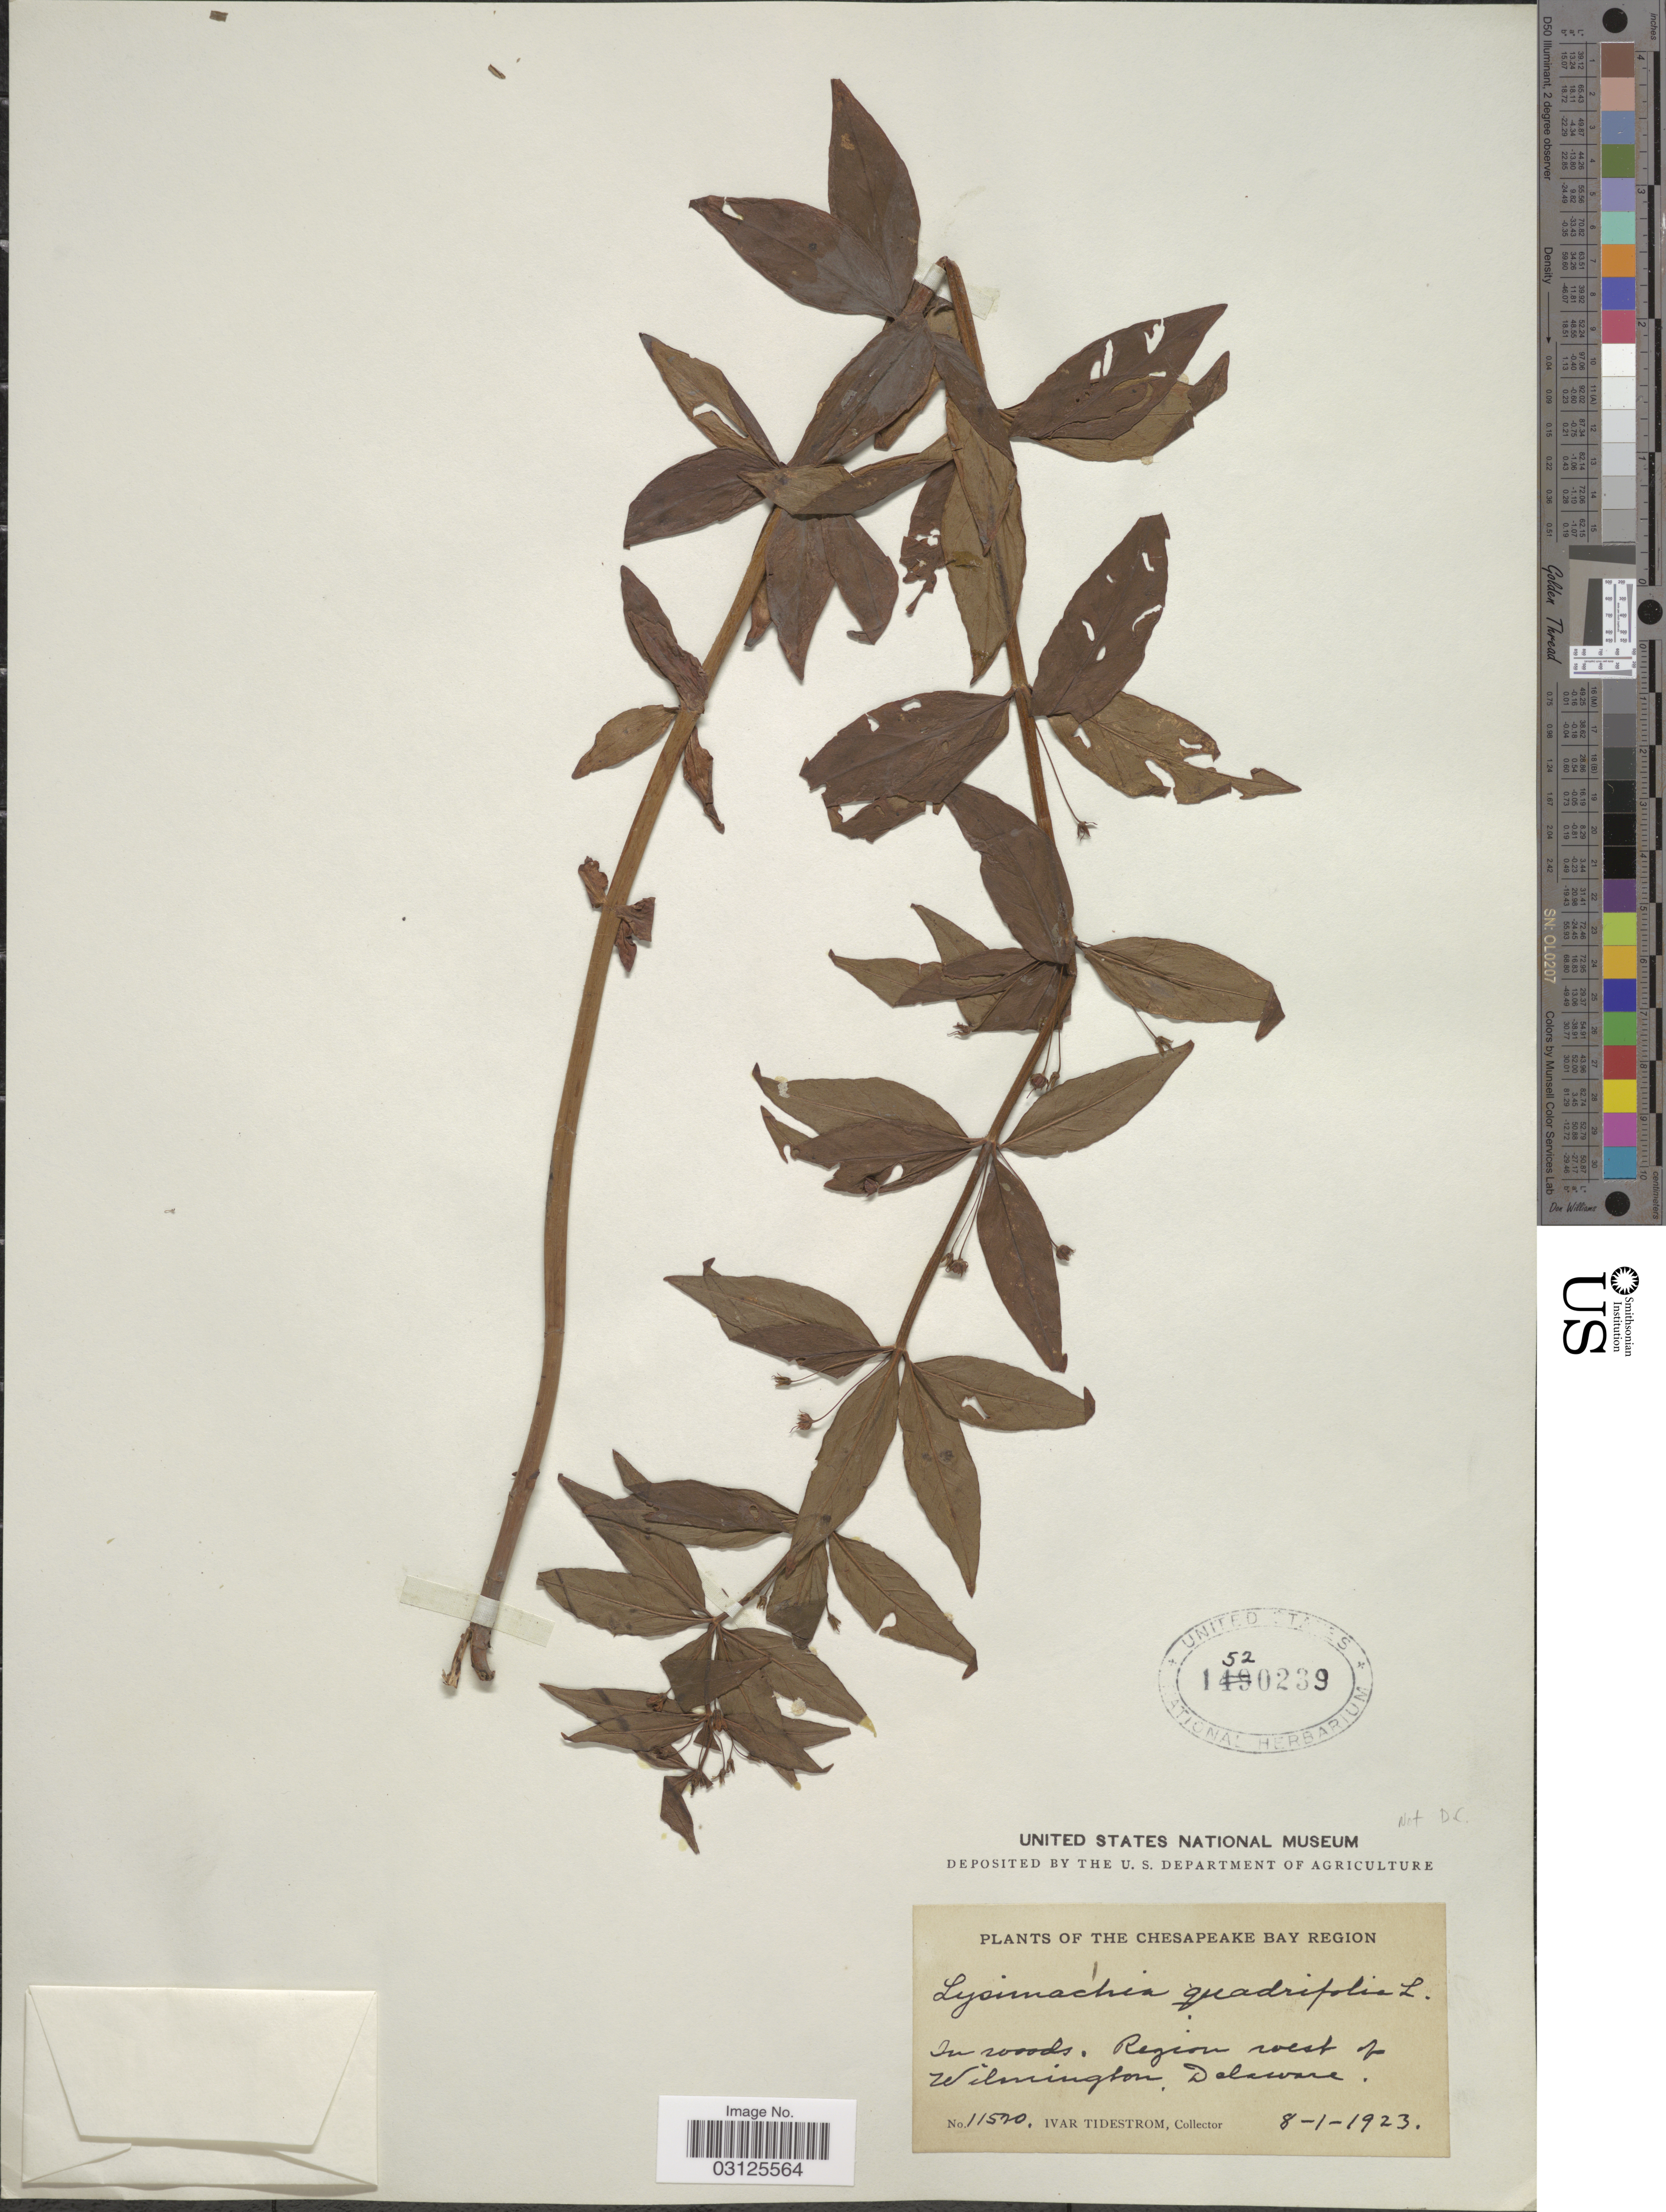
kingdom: Plantae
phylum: Tracheophyta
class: Magnoliopsida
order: Ericales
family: Primulaceae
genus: Lysimachia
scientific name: Lysimachia quadrifolia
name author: L.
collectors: I. F. Tidestrom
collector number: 11520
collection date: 1923-08-01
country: United States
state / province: Delaware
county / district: New Castle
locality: The Chesapeake Bay Region, In woods, Region west of Wilmington, Delaware.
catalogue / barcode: US 1520239